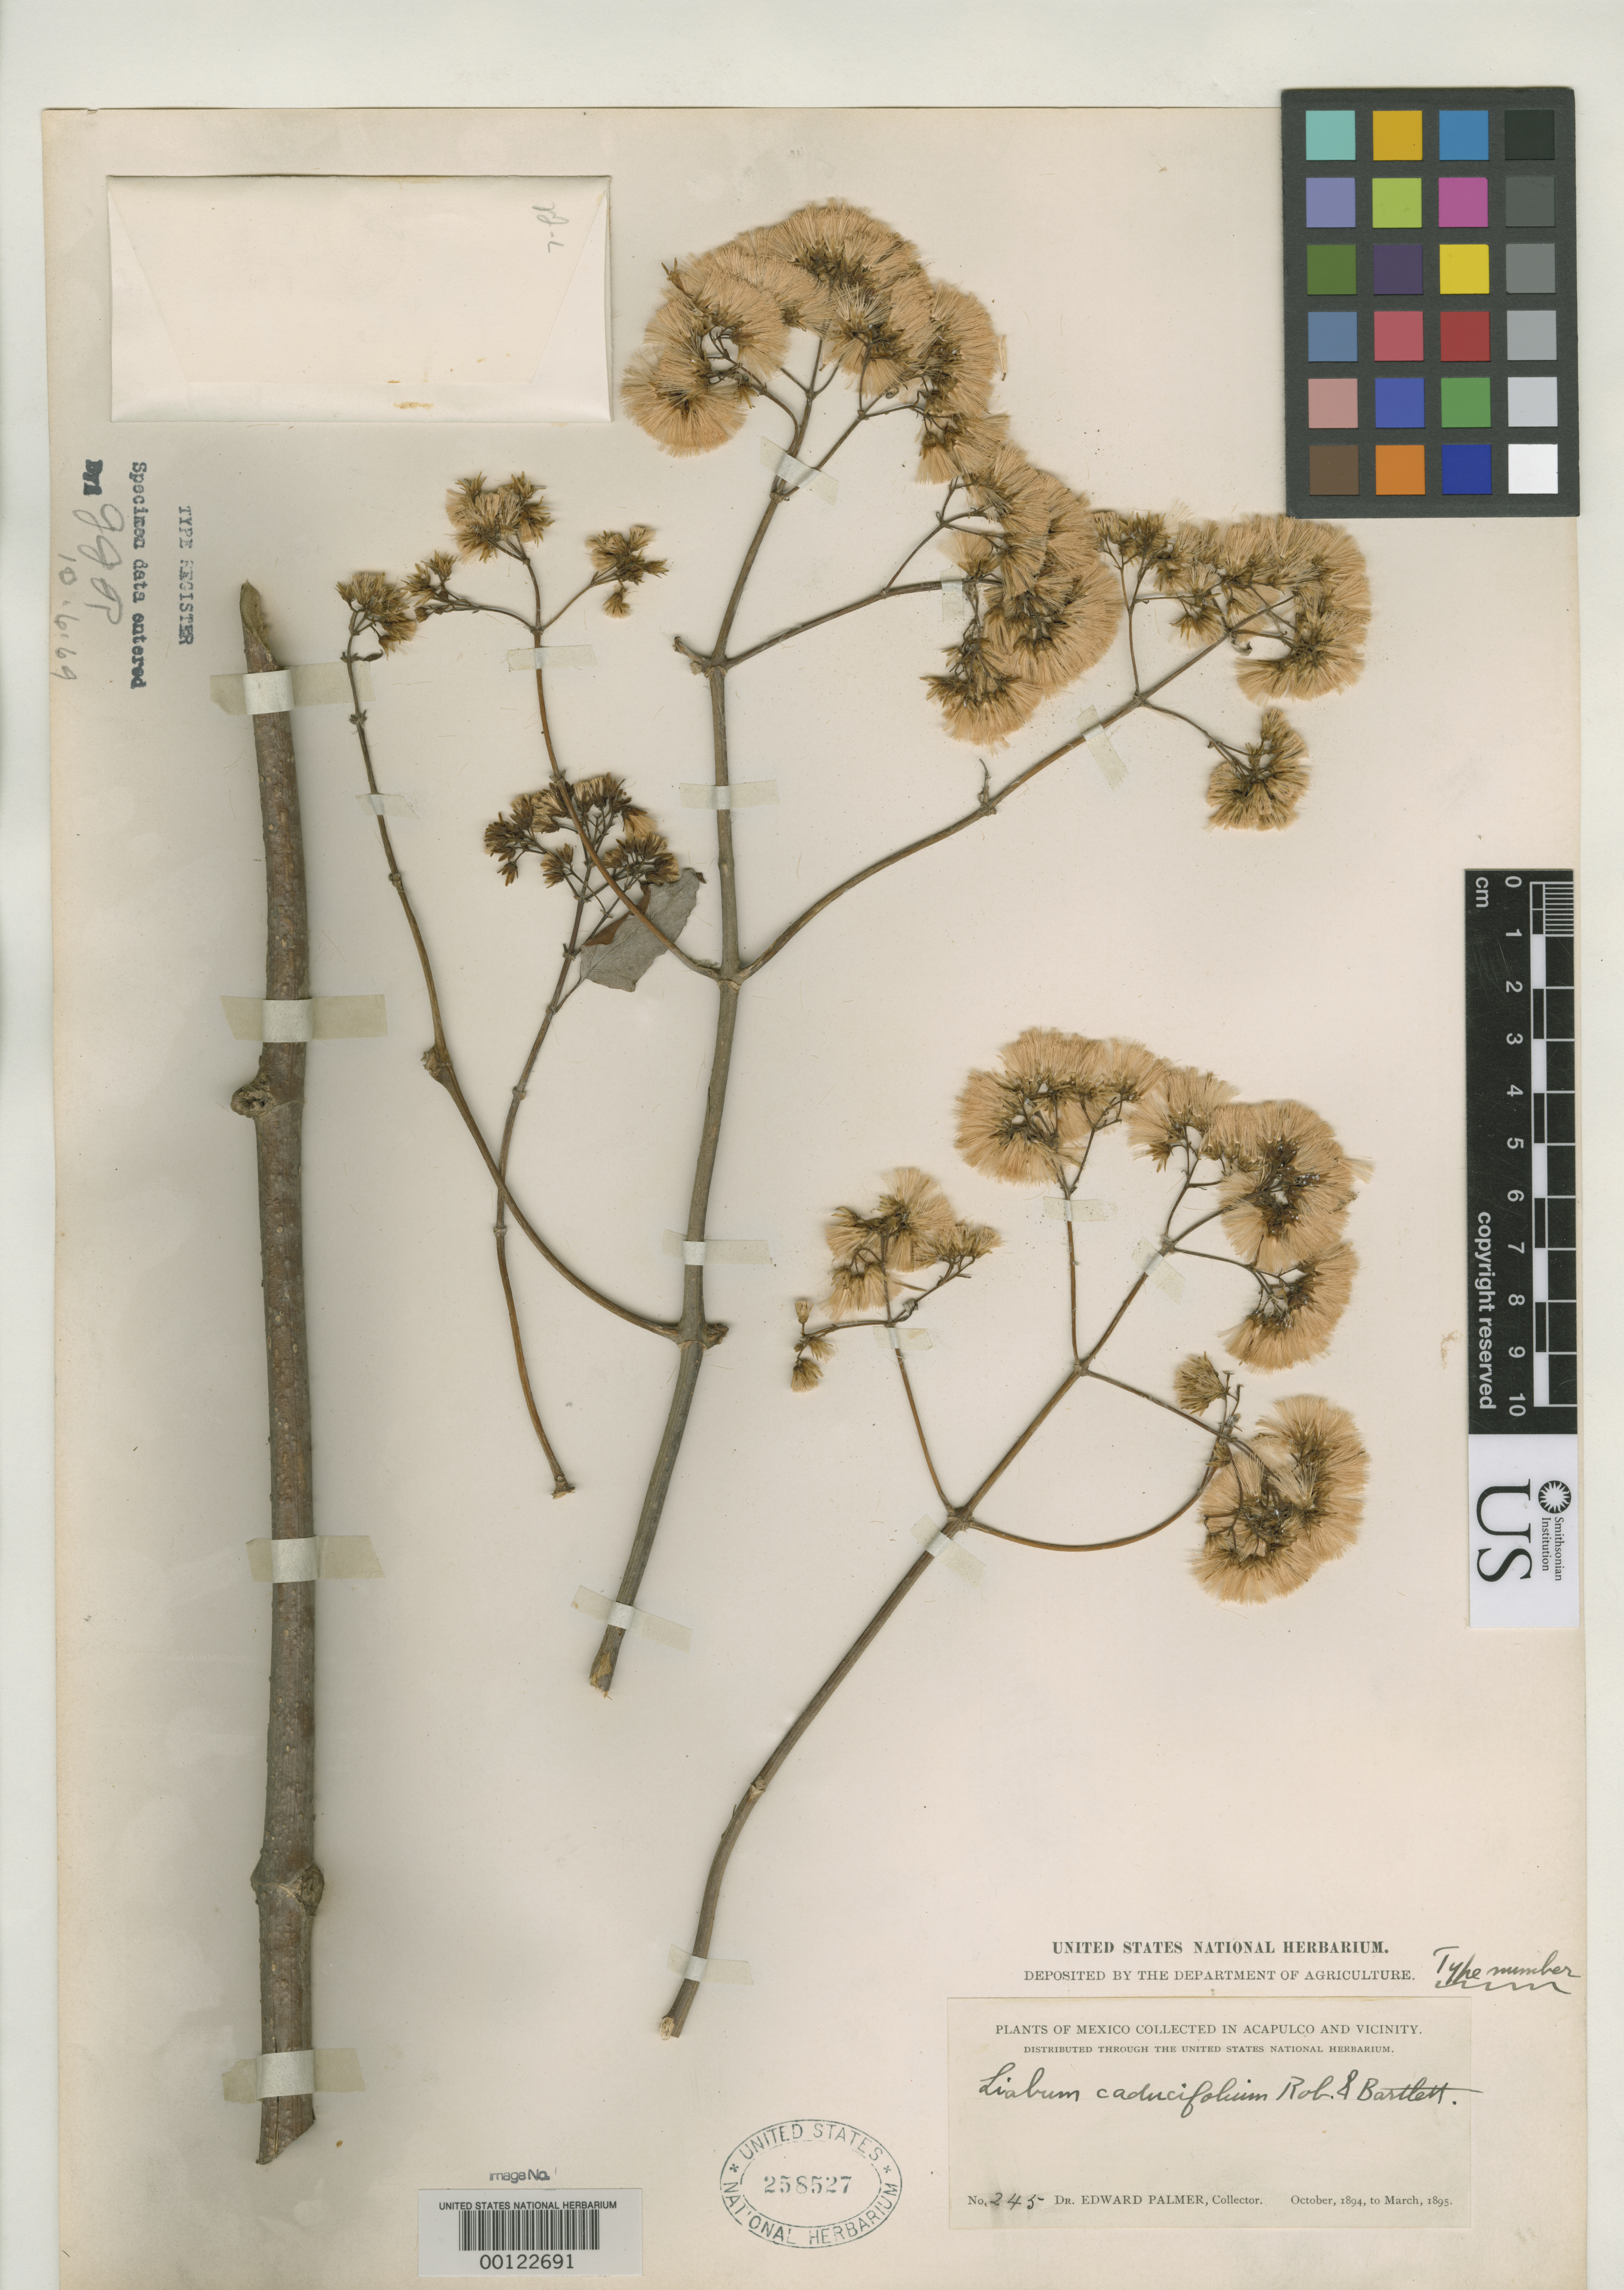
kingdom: Plantae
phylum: Tracheophyta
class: Magnoliopsida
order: Asterales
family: Asteraceae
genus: Liabum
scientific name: Liabum caducifolium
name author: B.L. Rob. & Bartlett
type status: Isotype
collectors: E. Palmer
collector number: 245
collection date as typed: Oct 1894 to -- Mar 1895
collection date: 1894-10/1895-03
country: Mexico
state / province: Guerrero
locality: Near Acapulco.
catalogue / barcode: US 258527